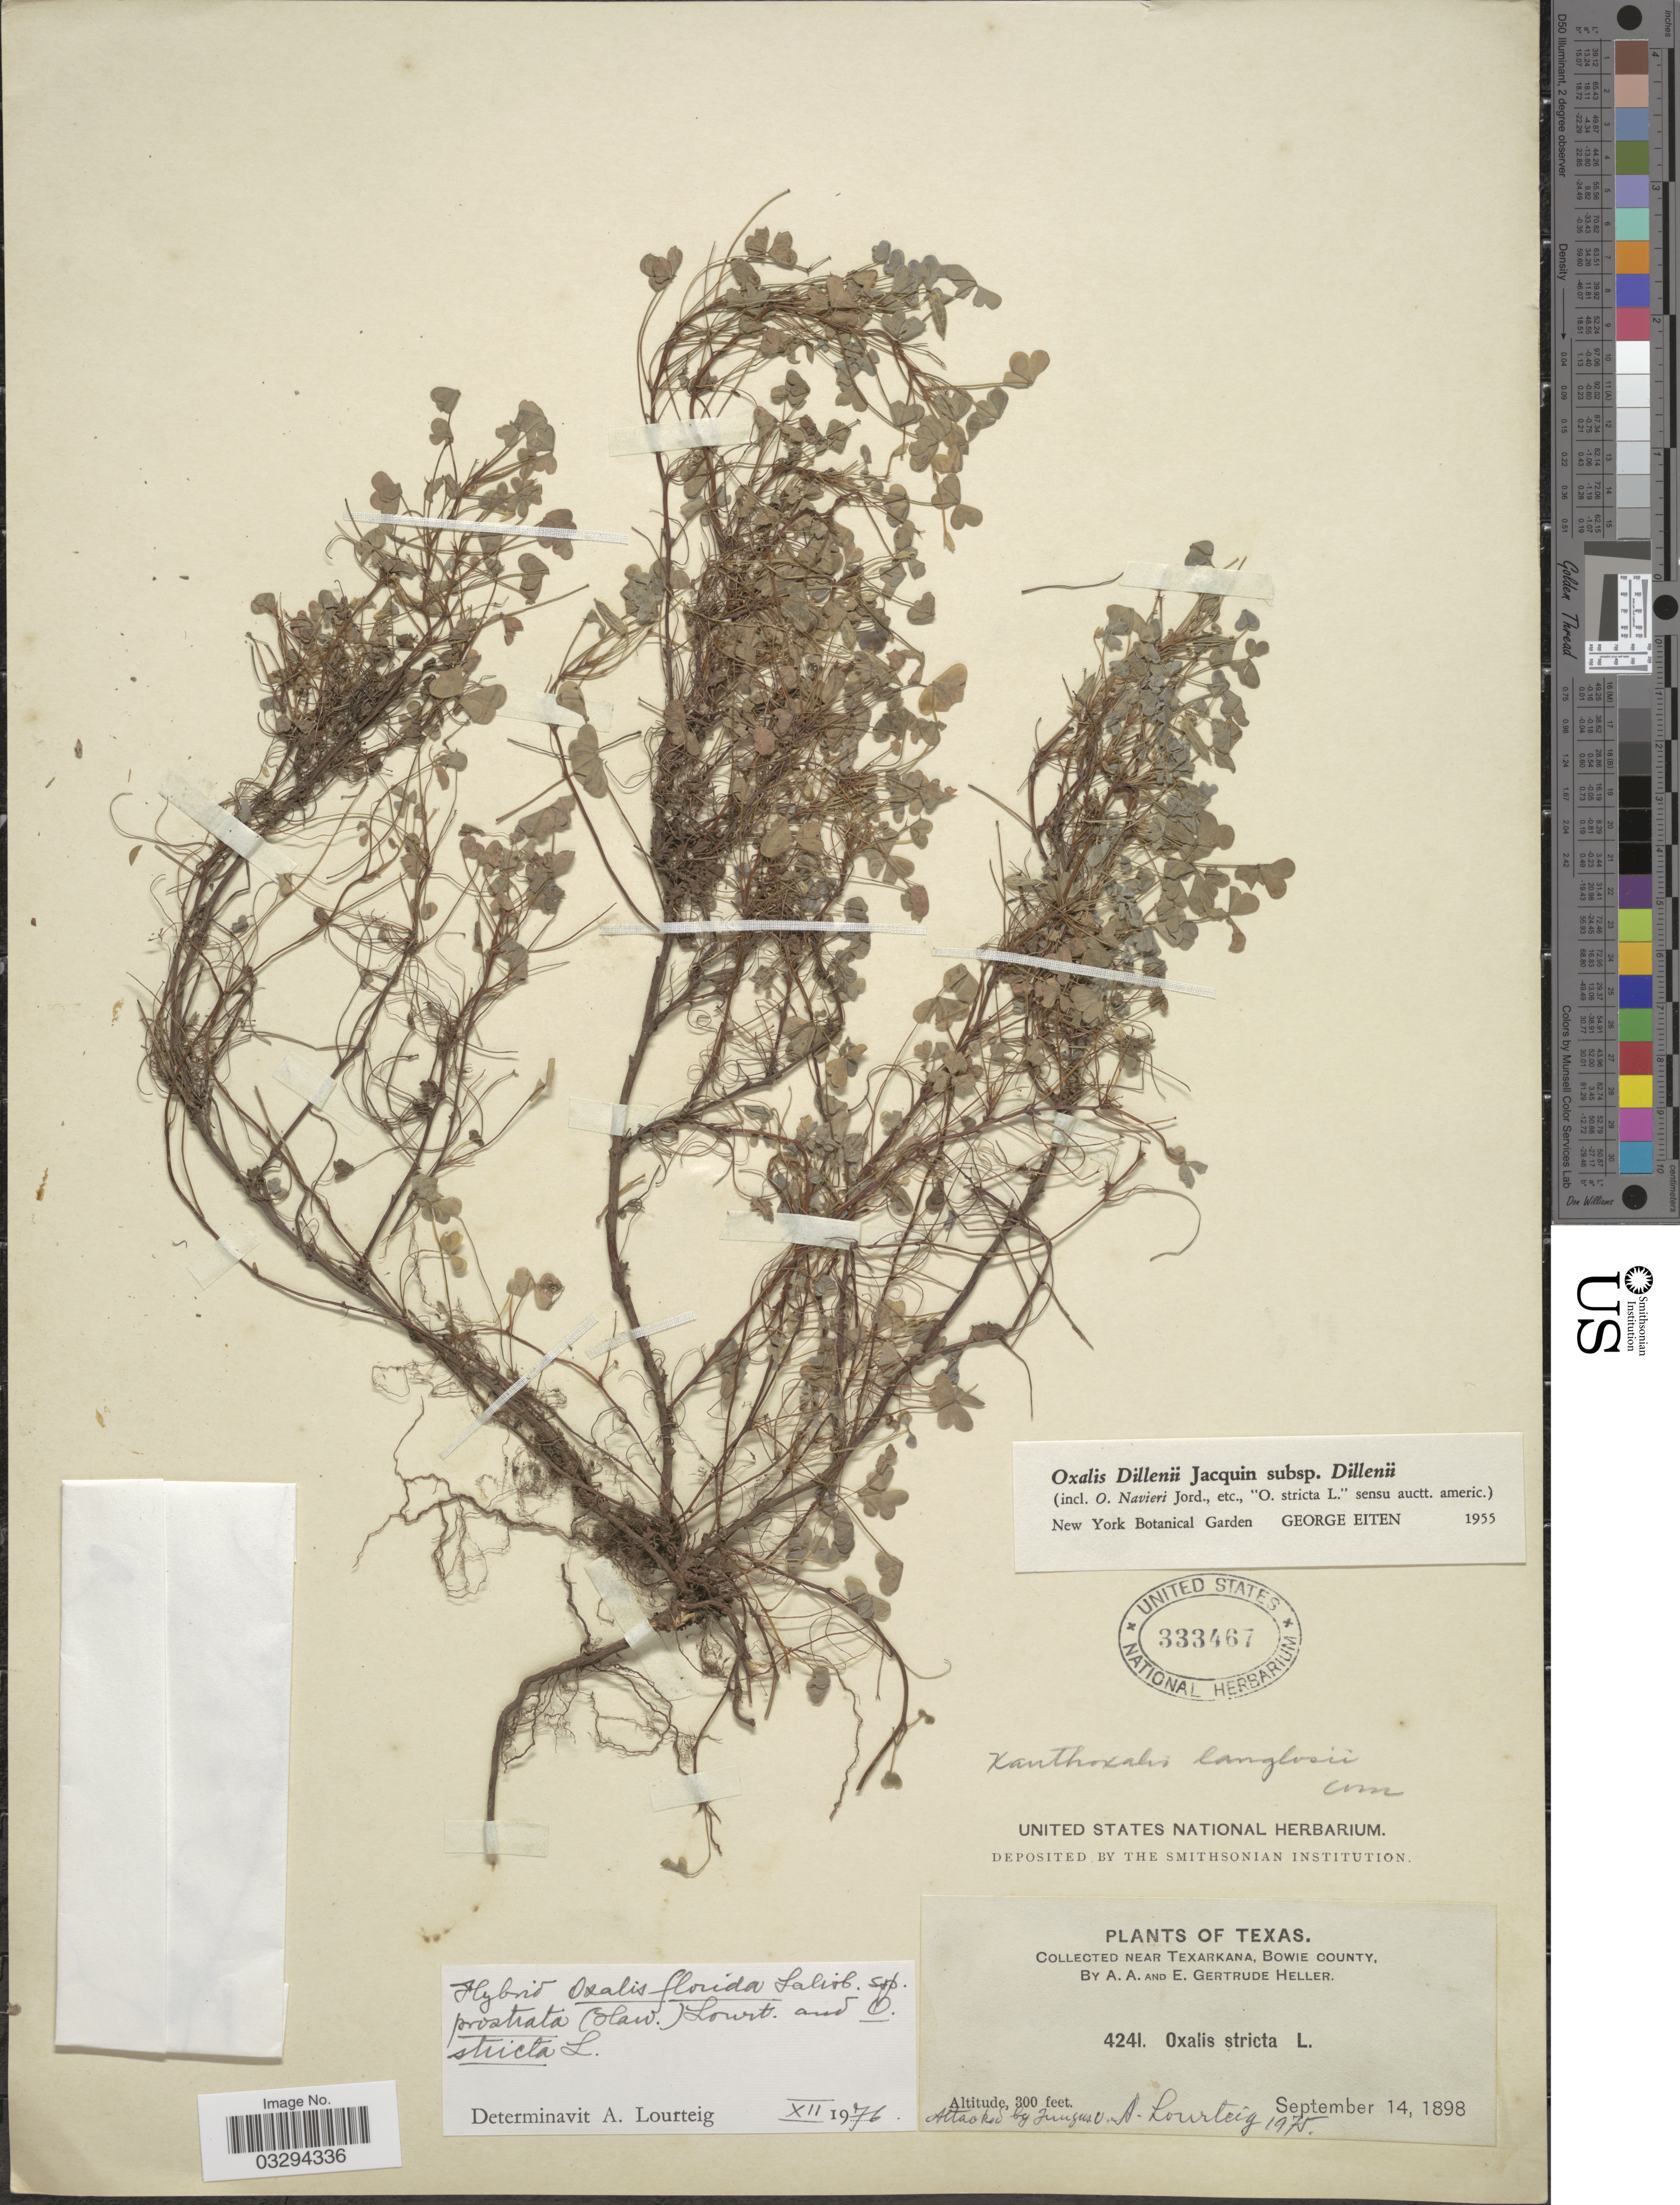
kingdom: Plantae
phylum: Tracheophyta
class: Magnoliopsida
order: Oxalidales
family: Oxalidaceae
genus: Oxalis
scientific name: Oxalis florida subsp. prostrata x O. stricta L.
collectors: A. A. Heller & E. G. Heller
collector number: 4241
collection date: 1898-09-14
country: United States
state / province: Texas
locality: Near Texarkana, Bowie County.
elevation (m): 91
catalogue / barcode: US 333467